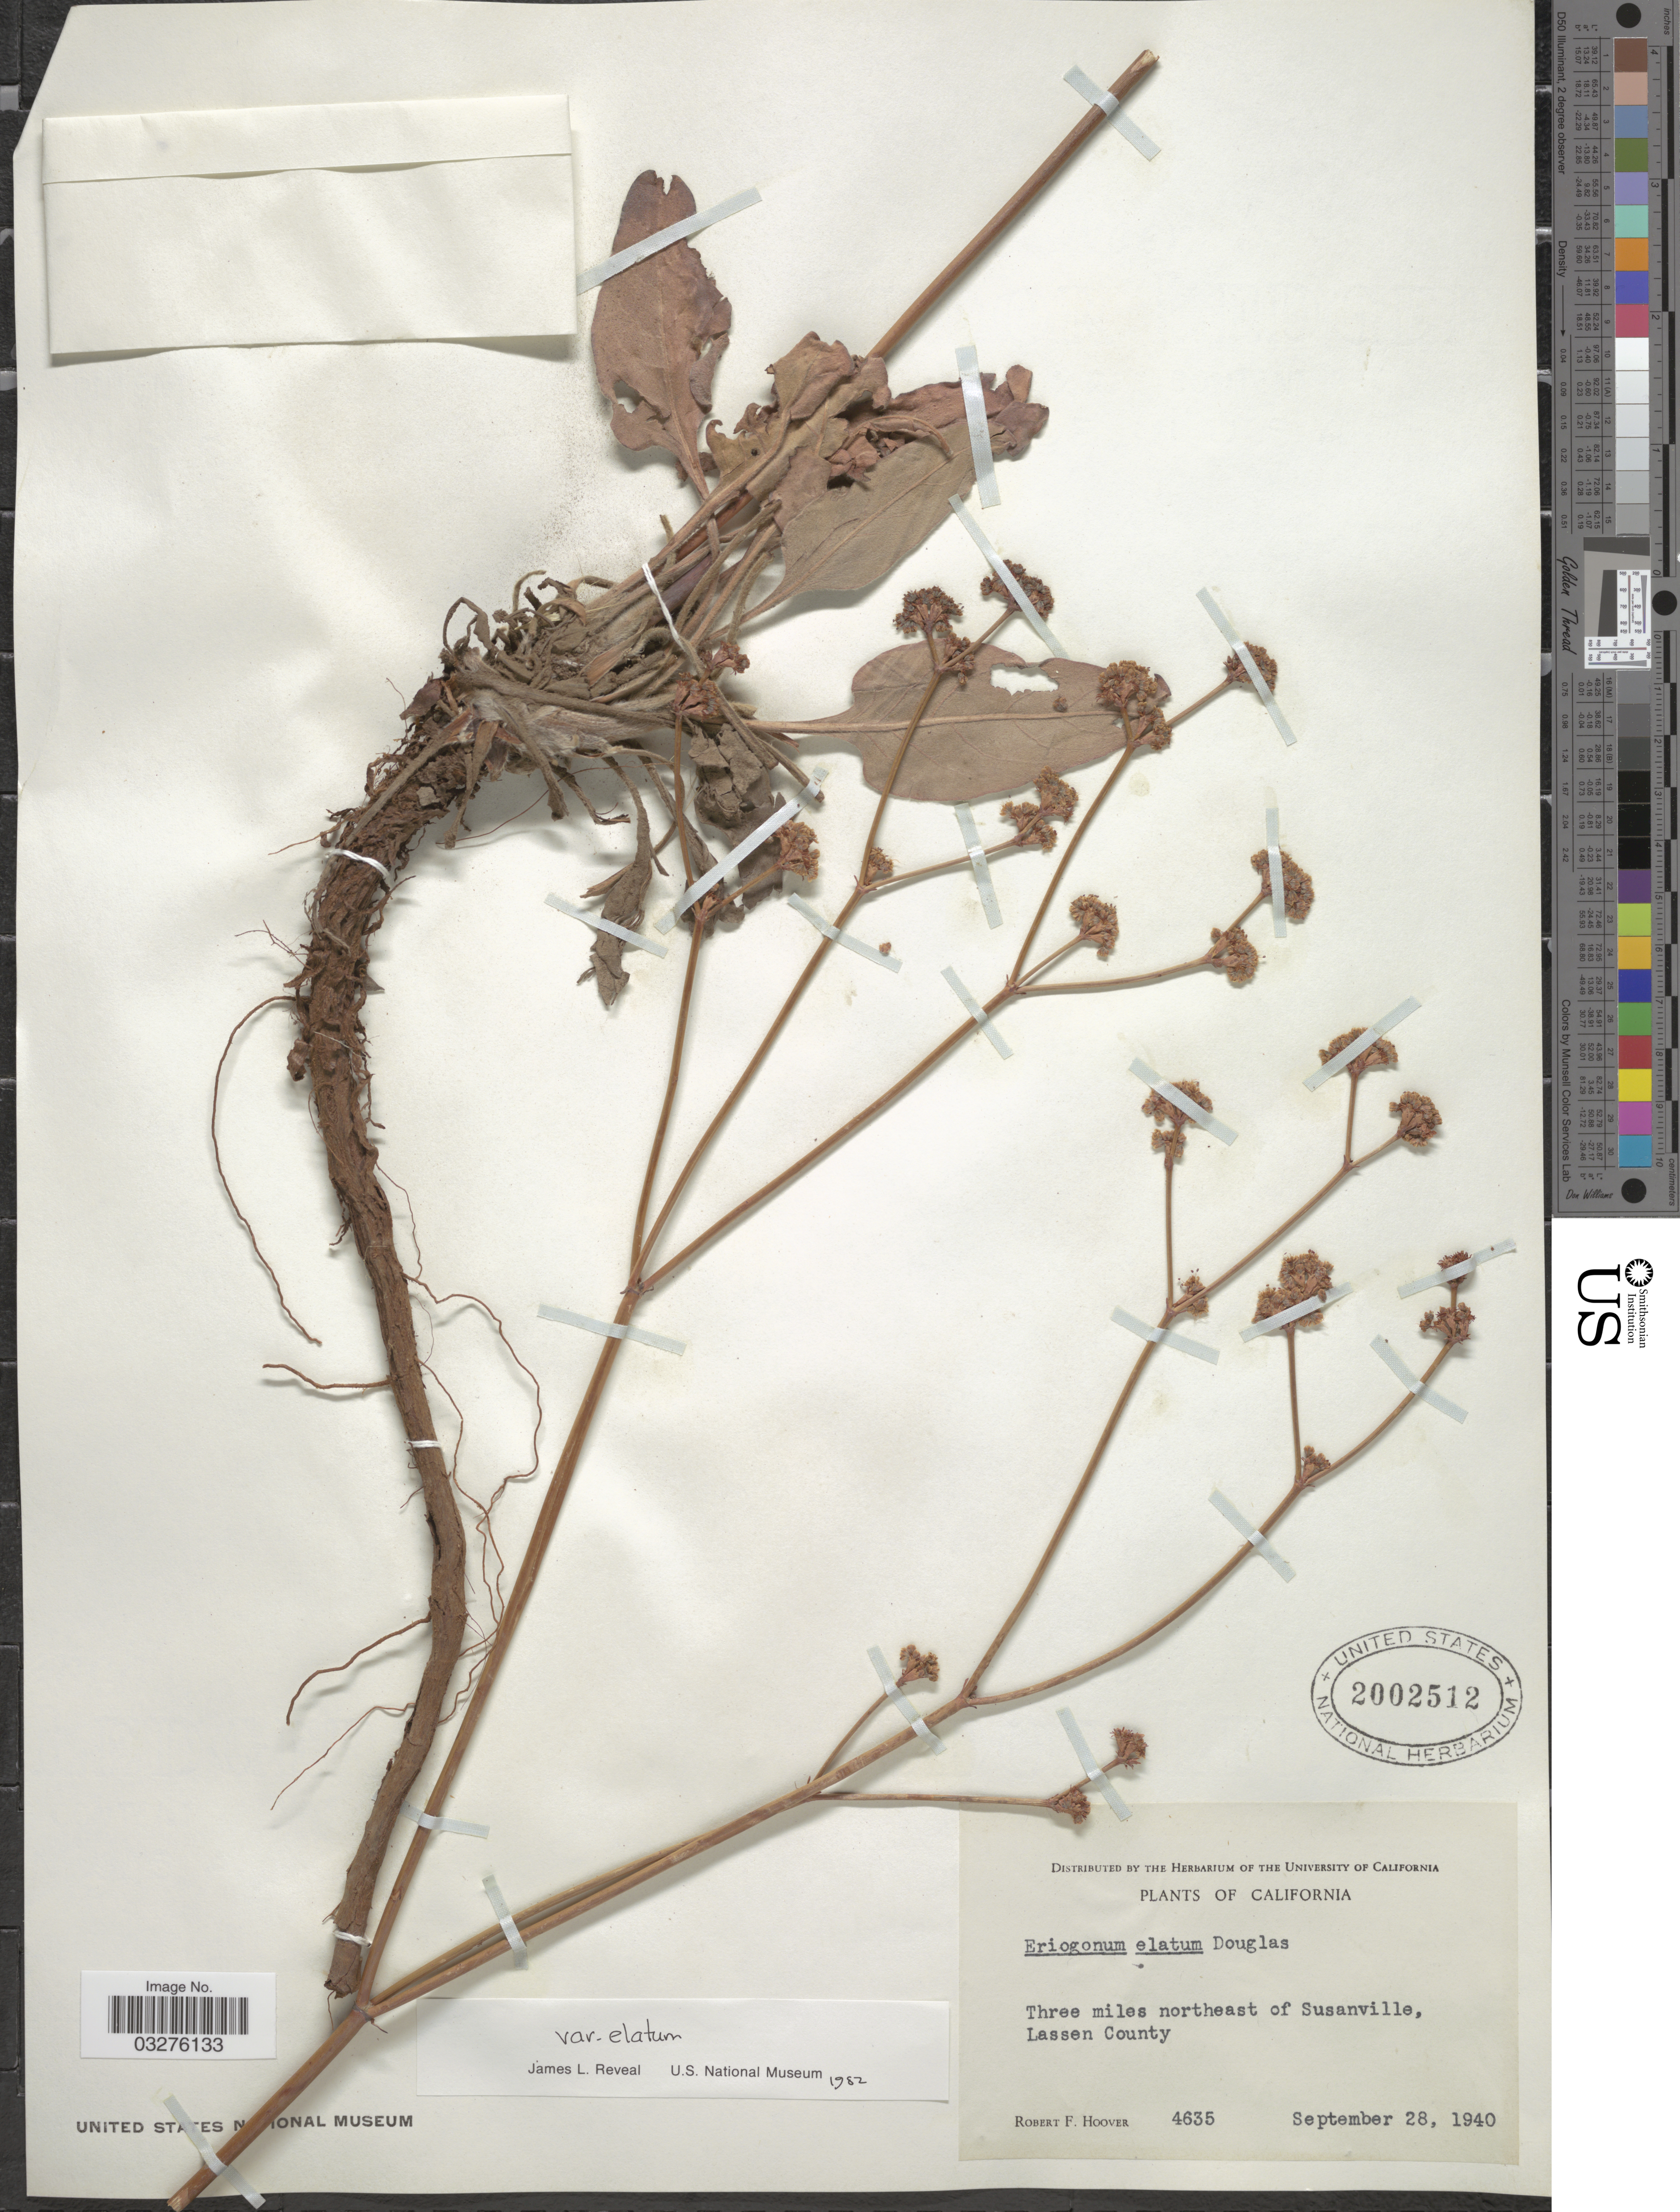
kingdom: Plantae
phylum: Tracheophyta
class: Magnoliopsida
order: Caryophyllales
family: Polygonaceae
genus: Eriogonum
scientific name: Eriogonum elatum var. elatum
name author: Douglas ex Benth.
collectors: R. F. Hoover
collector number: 4635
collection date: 1940-09-28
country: United States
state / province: California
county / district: Lassen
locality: Three miles northeast of Susanville, Lassen County.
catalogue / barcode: US 2002512